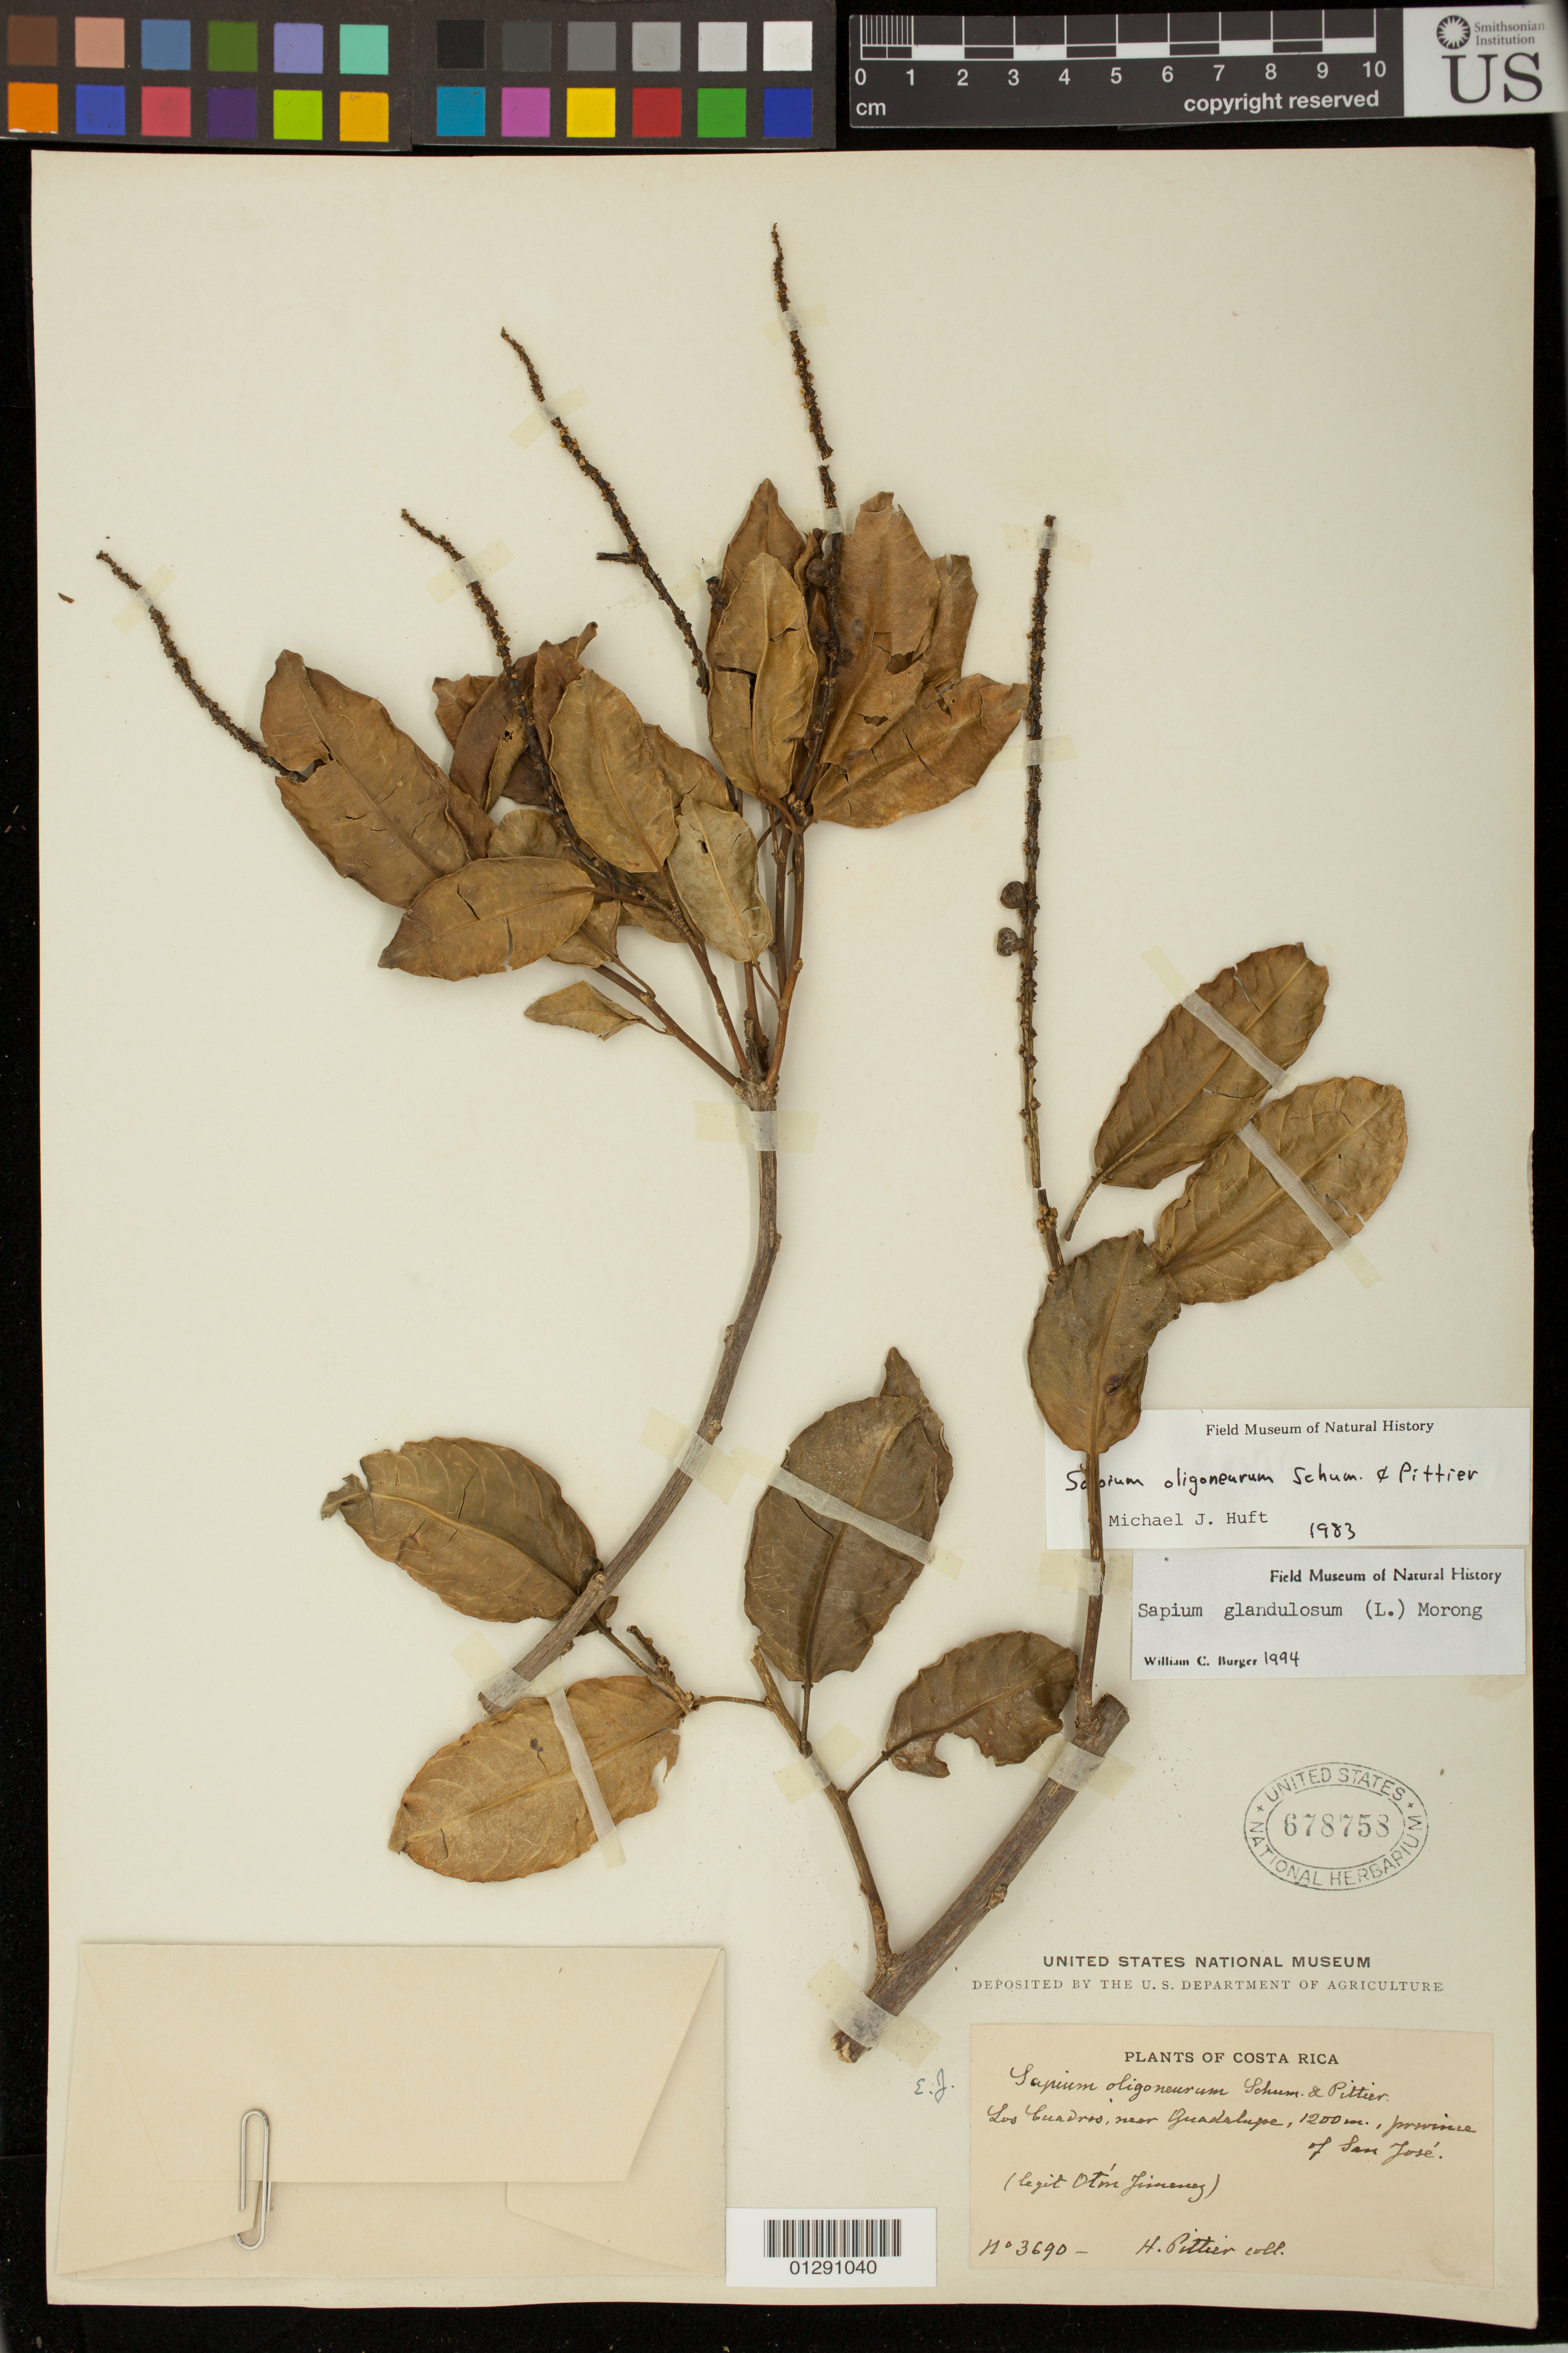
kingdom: Plantae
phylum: Tracheophyta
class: Magnoliopsida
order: Malpighiales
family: Euphorbiaceae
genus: Sapium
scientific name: Sapium glandulosum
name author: (L.) Morong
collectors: H. F. Pittier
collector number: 3690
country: Costa Rica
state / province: San Jose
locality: Los Cuadros, near Guadalupe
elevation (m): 1200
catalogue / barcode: US 678758